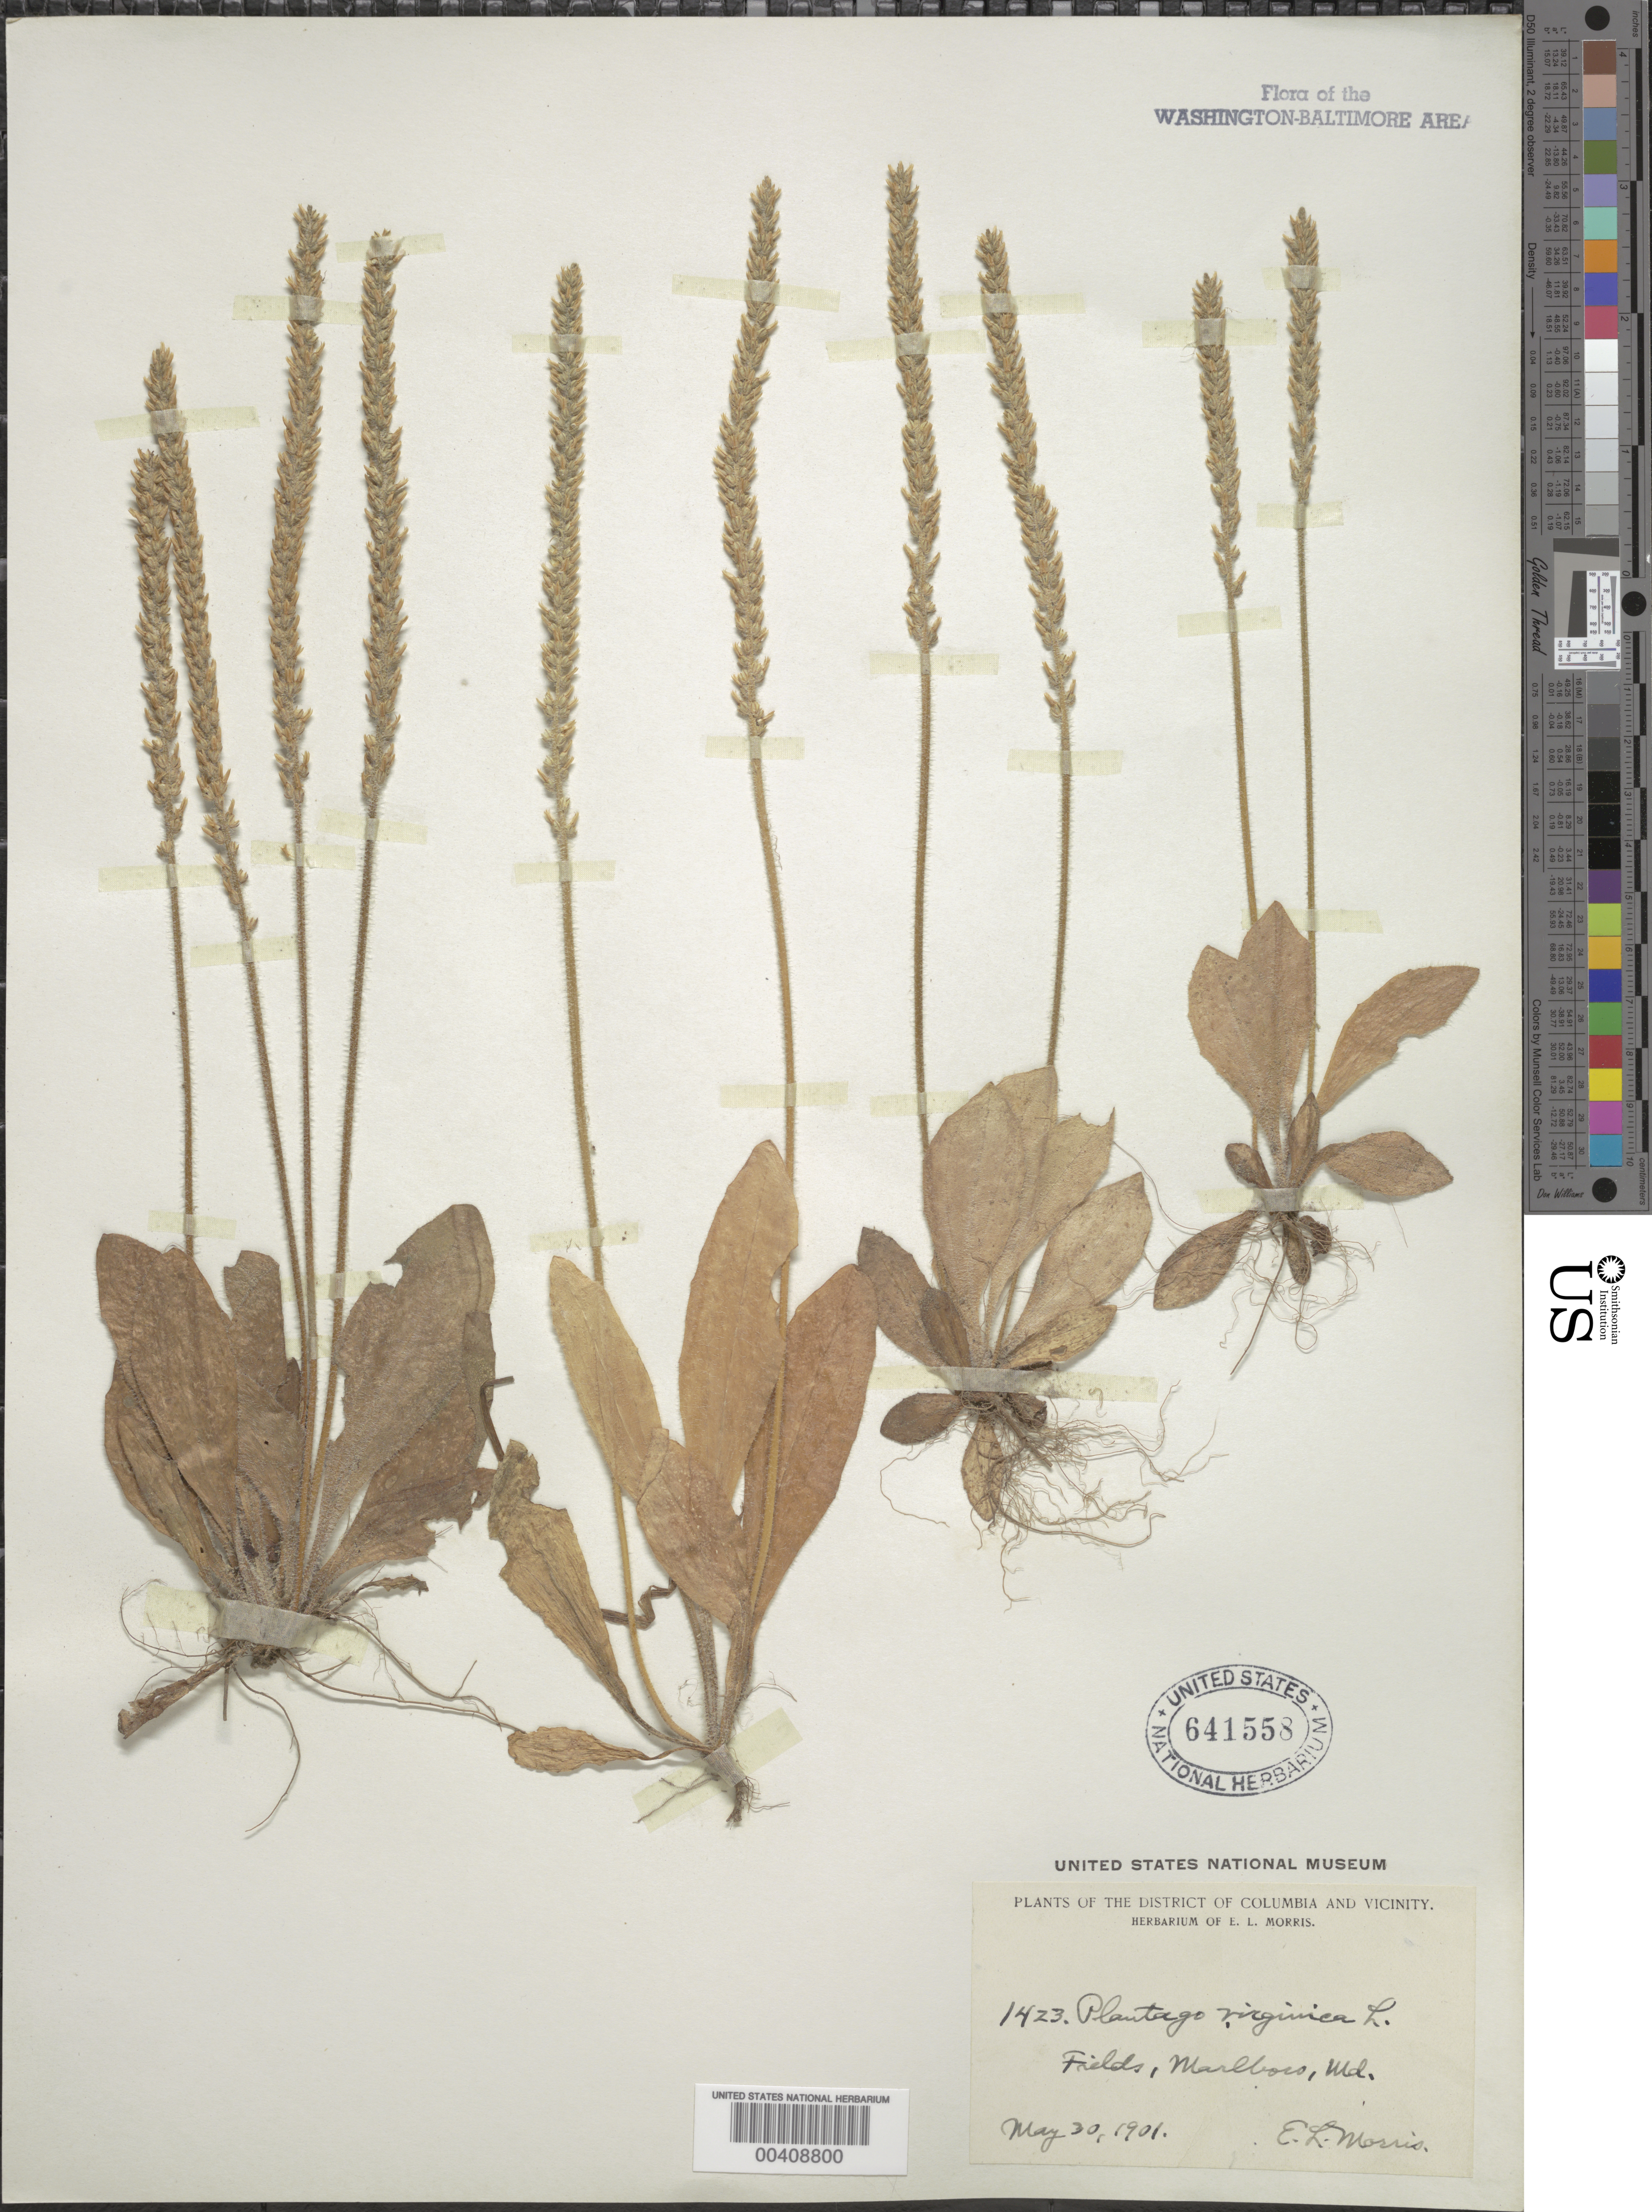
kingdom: Plantae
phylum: Tracheophyta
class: Magnoliopsida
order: Lamiales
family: Plantaginaceae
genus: Plantago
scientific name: Plantago virginica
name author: L.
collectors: E. L. Morris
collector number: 1423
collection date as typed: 30 May 1901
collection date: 1901-05-30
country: United States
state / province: Maryland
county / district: Prince George's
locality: Marlboro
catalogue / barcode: US 641558